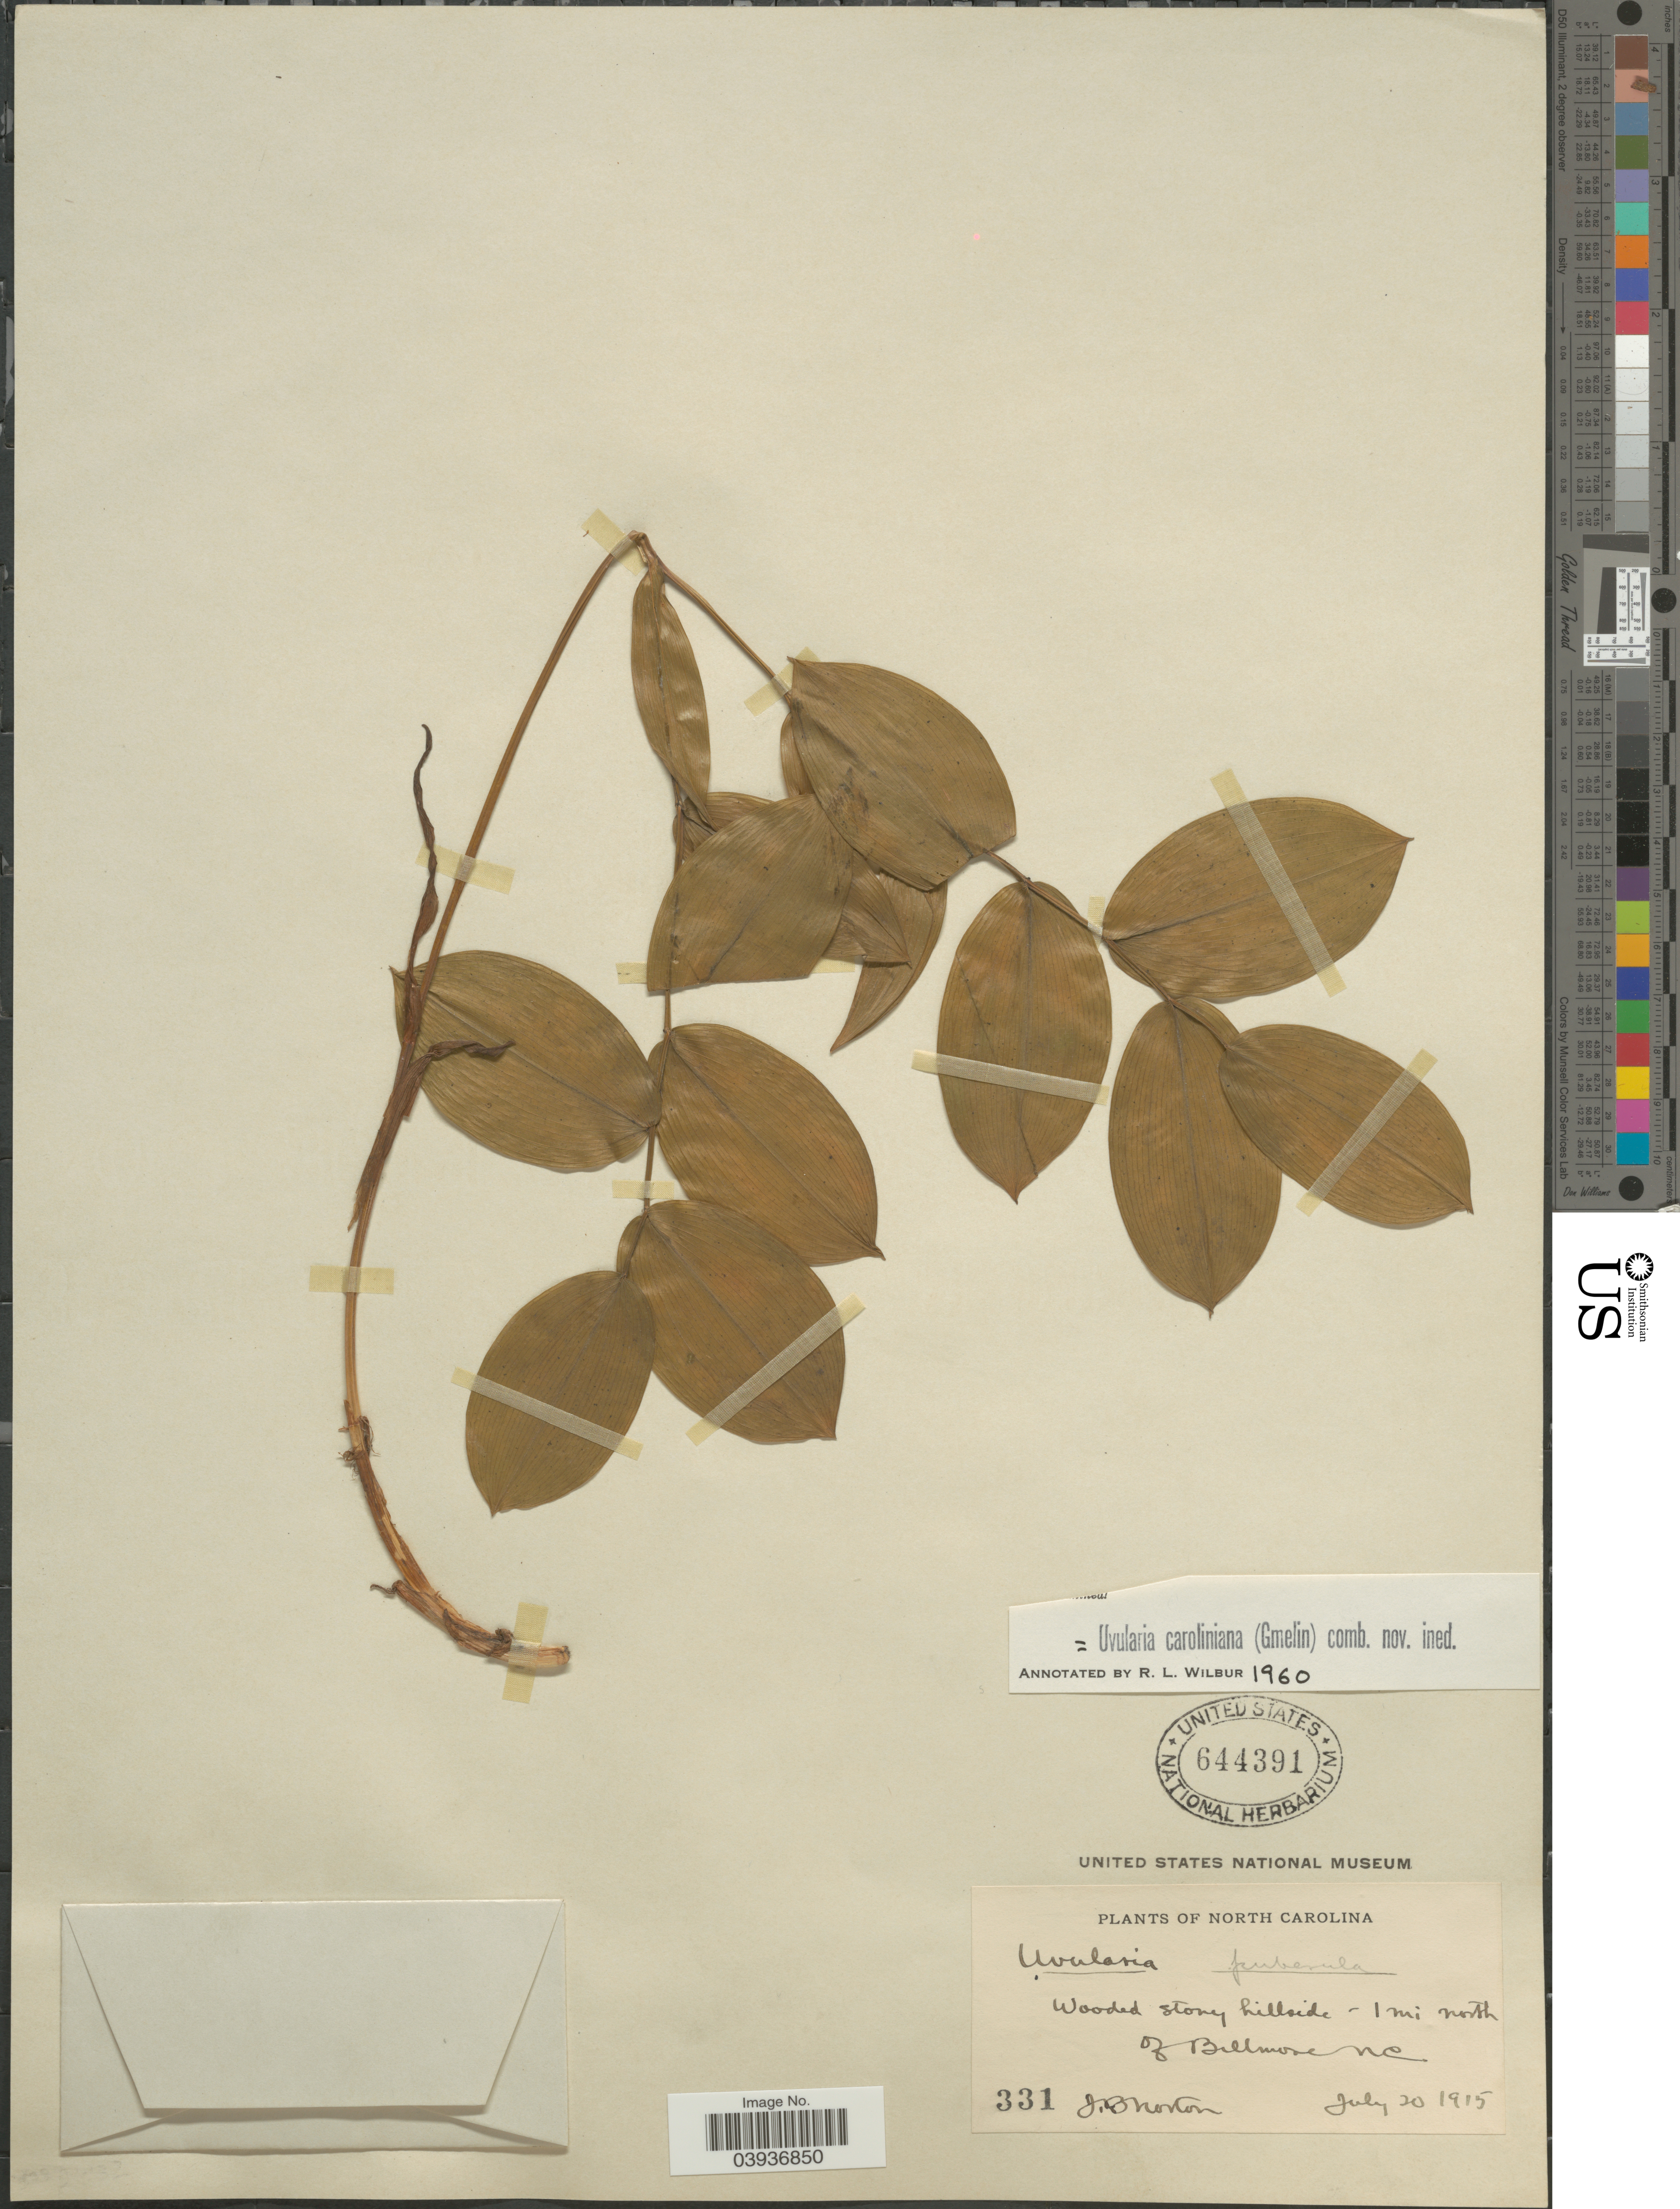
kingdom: Plantae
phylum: Tracheophyta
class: Liliopsida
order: Liliales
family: Colchicaceae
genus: Uvularia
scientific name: Uvularia caroliniana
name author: (J.F. Gmel.) Wilbur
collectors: J. B. Norton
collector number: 331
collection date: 1915-07-20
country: United States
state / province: North Carolina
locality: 1 mi north of Bellmore.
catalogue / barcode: US 644391